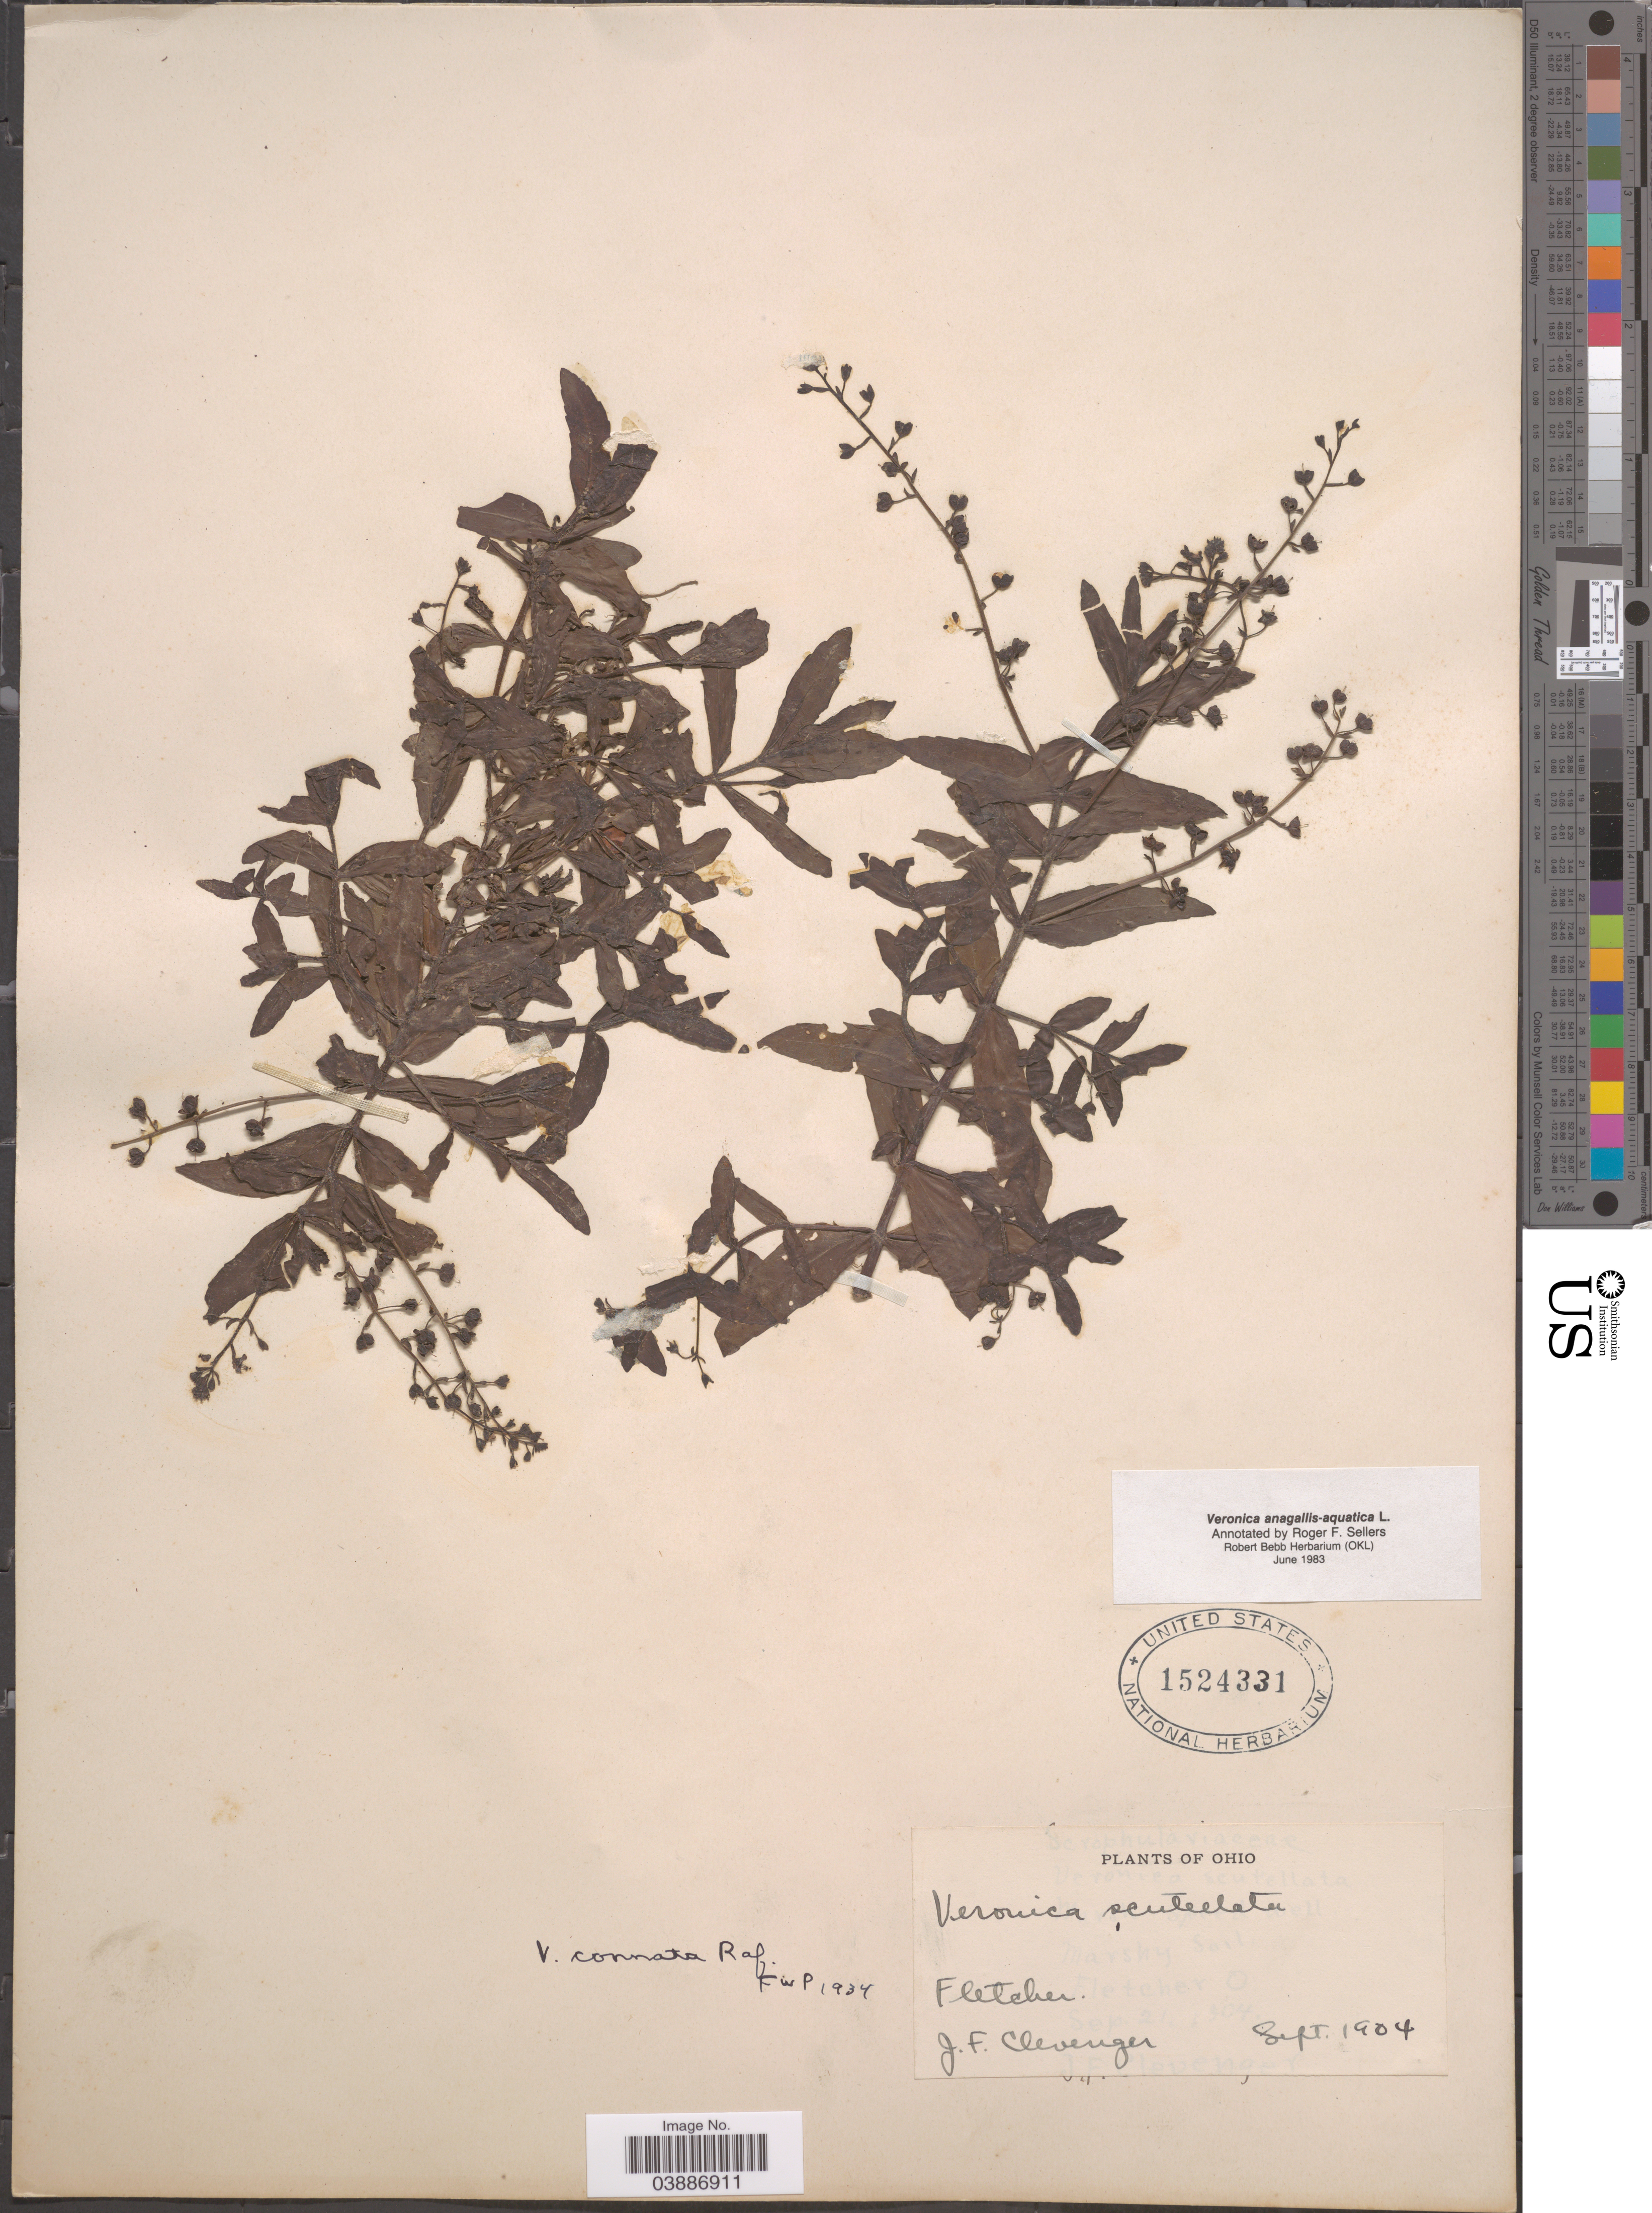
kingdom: Plantae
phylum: Tracheophyta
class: Magnoliopsida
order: Lamiales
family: Plantaginaceae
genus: Veronica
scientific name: Veronica anagallis-aquatica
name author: L.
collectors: J. F. Clevenger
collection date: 1904-09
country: United States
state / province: Ohio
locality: Fletcher.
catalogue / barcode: US 1524331